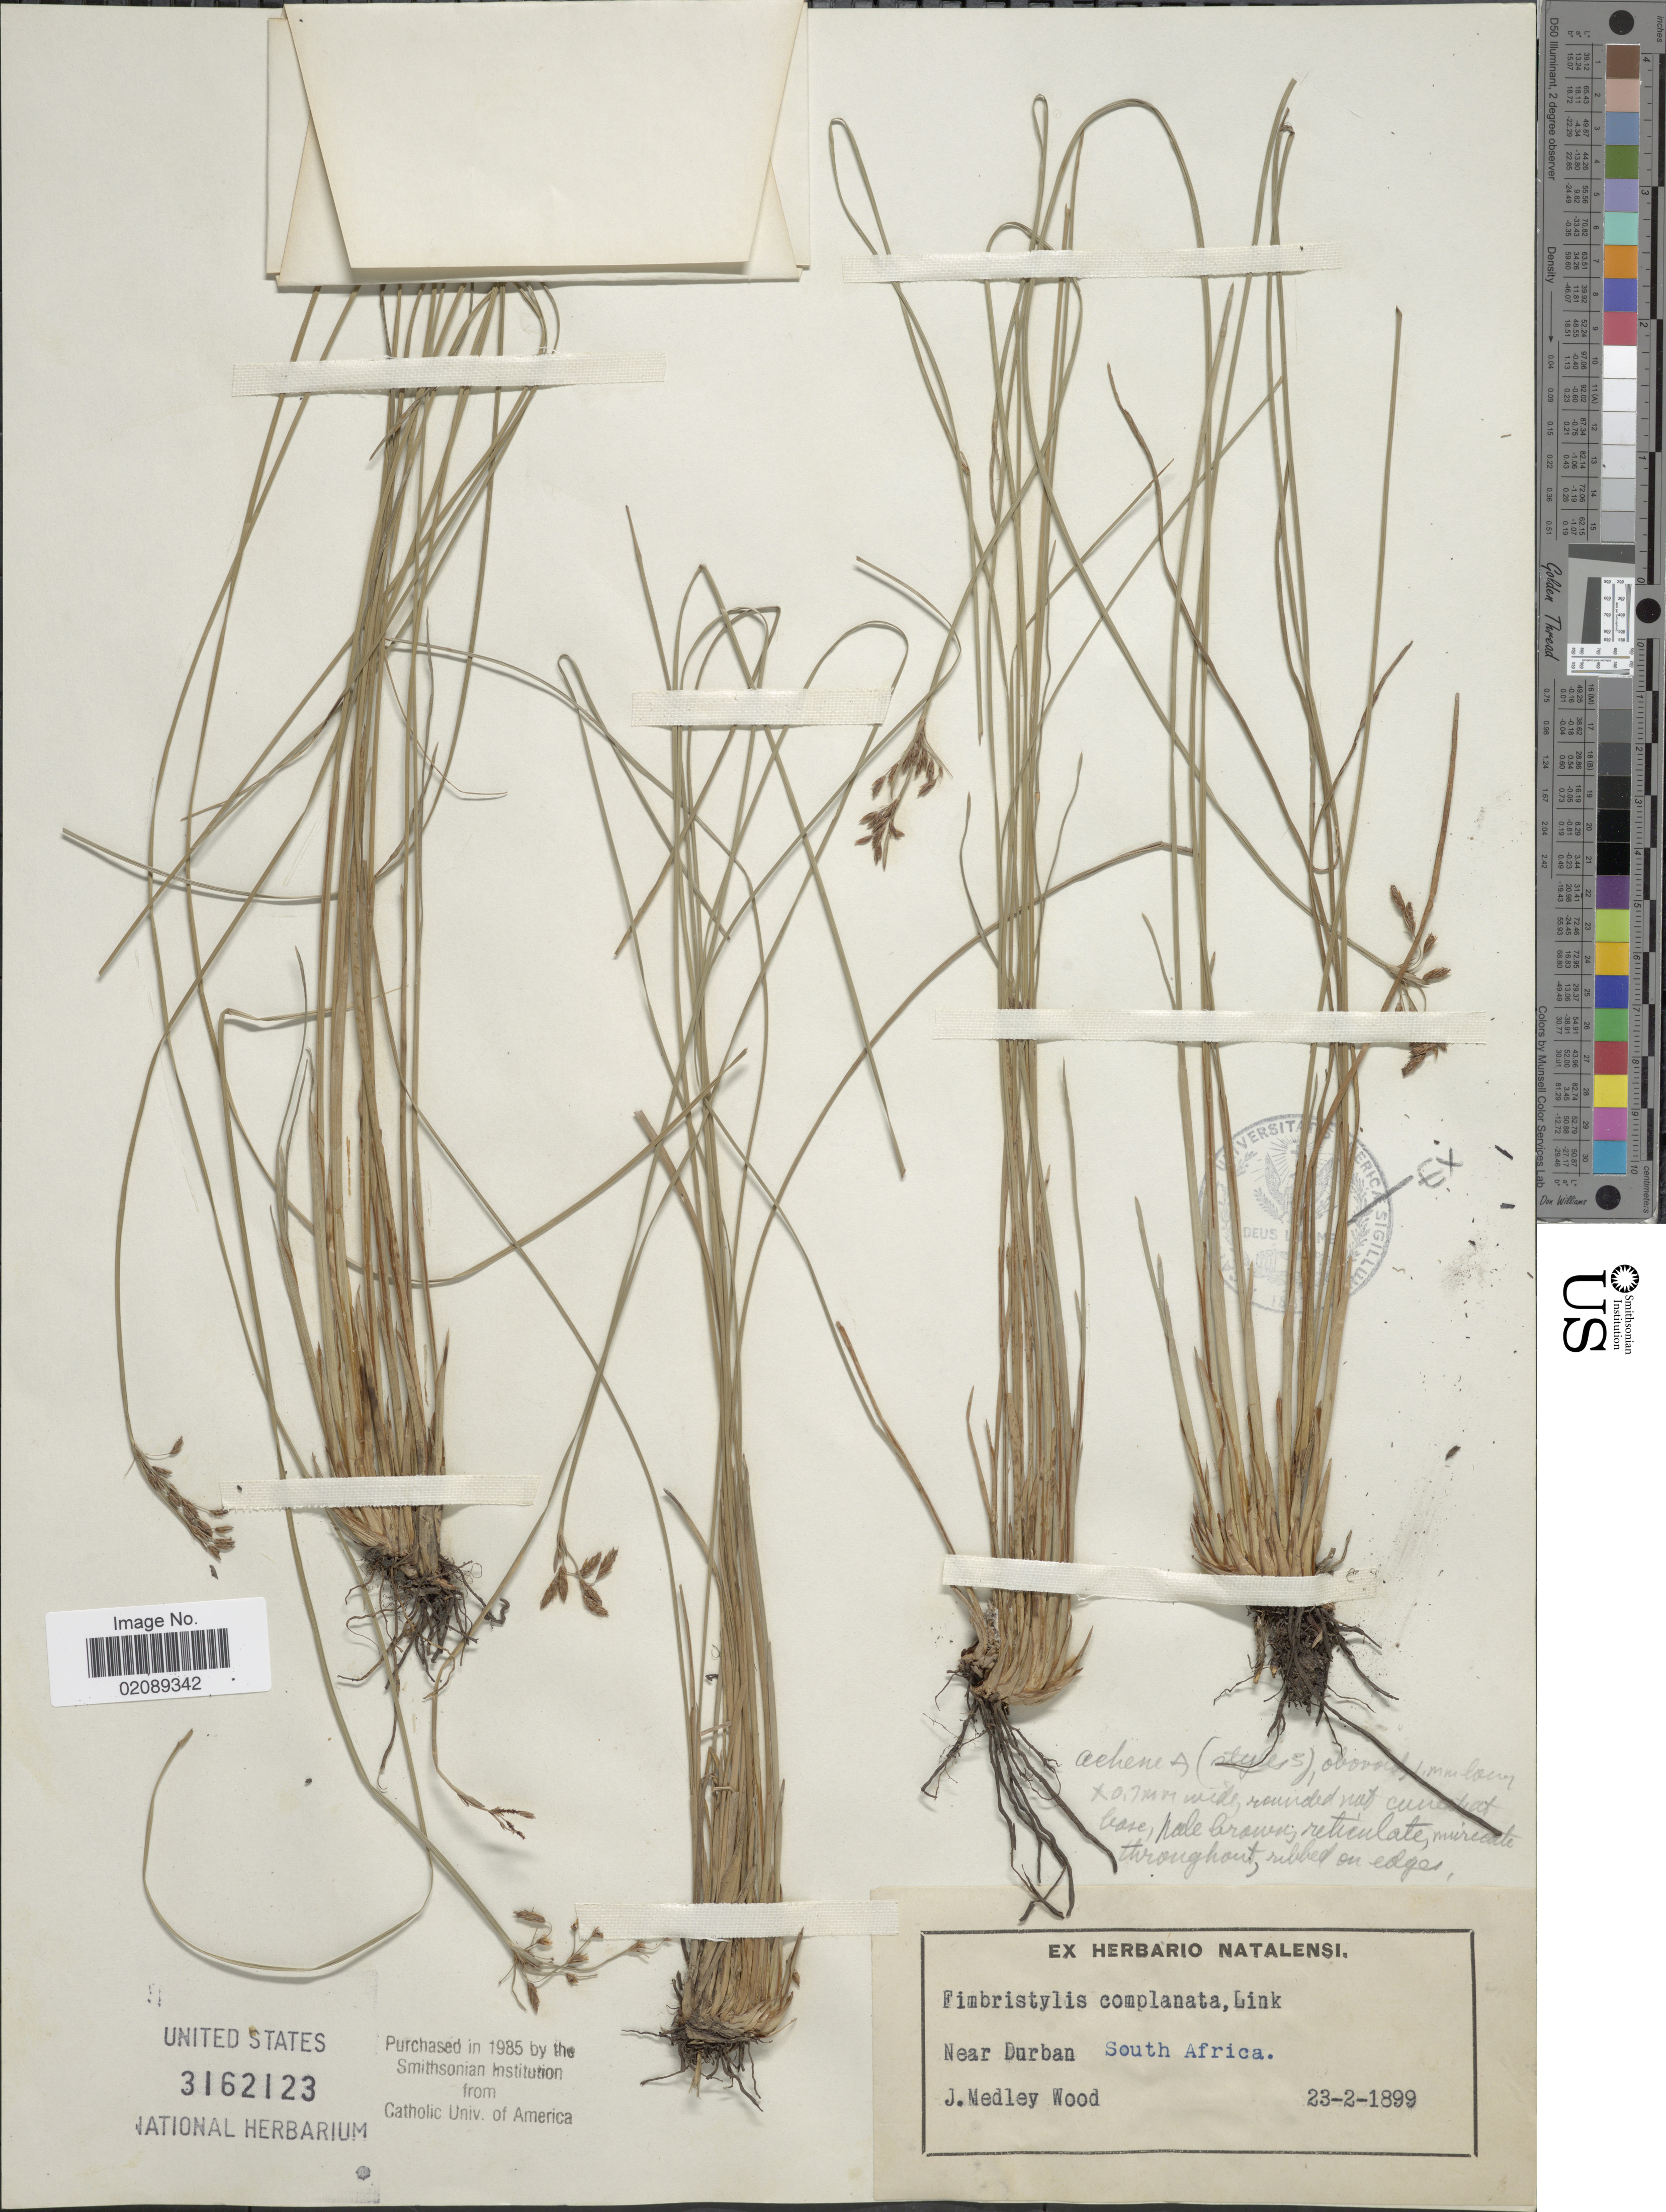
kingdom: Plantae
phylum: Tracheophyta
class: Liliopsida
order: Poales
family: Cyperaceae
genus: Fimbristylis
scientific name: Fimbristylis complanata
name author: (Retz.) Link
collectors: J. Medley Wood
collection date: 1899-02-23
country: South Africa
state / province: KwaZulu-Natal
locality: Near Durban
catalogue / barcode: US 3162123